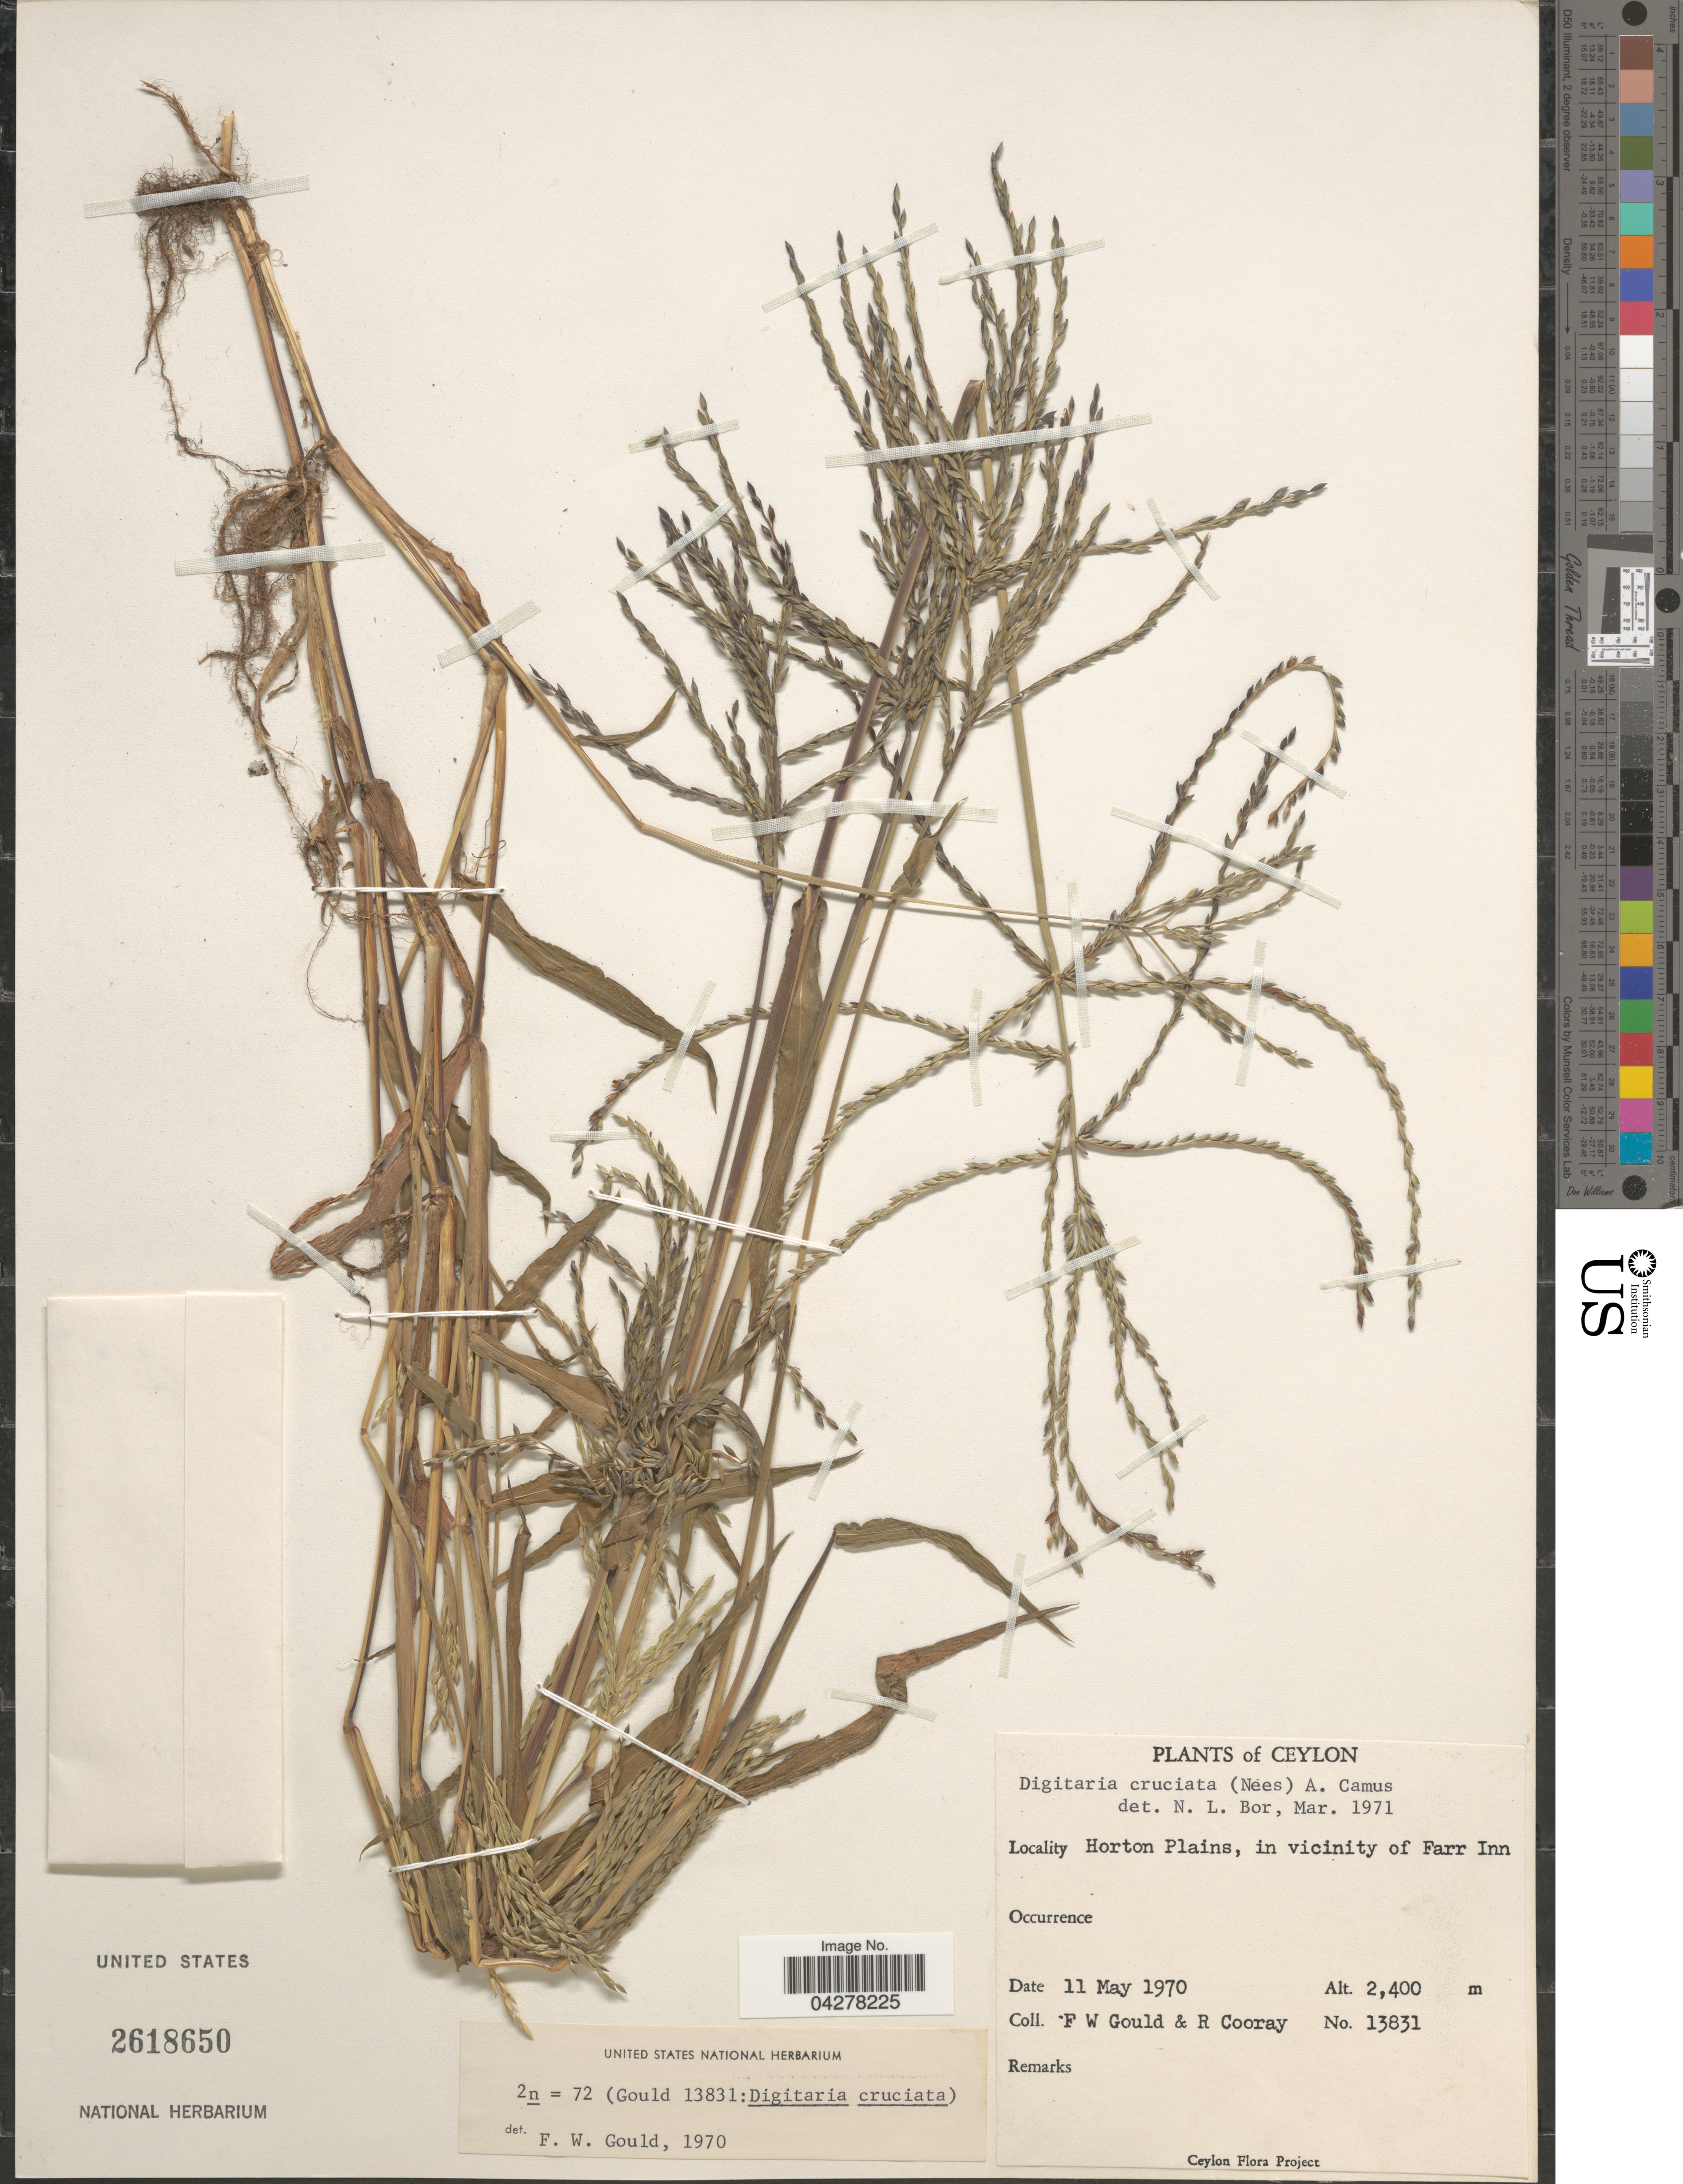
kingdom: Plantae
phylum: Tracheophyta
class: Liliopsida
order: Poales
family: Poaceae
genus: Digitaria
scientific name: Digitaria cruciata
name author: (Nees ex Steud.) A. Camus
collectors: F. W. Gould & R. Cooray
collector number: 13831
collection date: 1970-05-11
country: Sri Lanka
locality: Ceylon. Horton Plains, in vicinity of Farr Inn.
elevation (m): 2400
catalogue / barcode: US 2618650